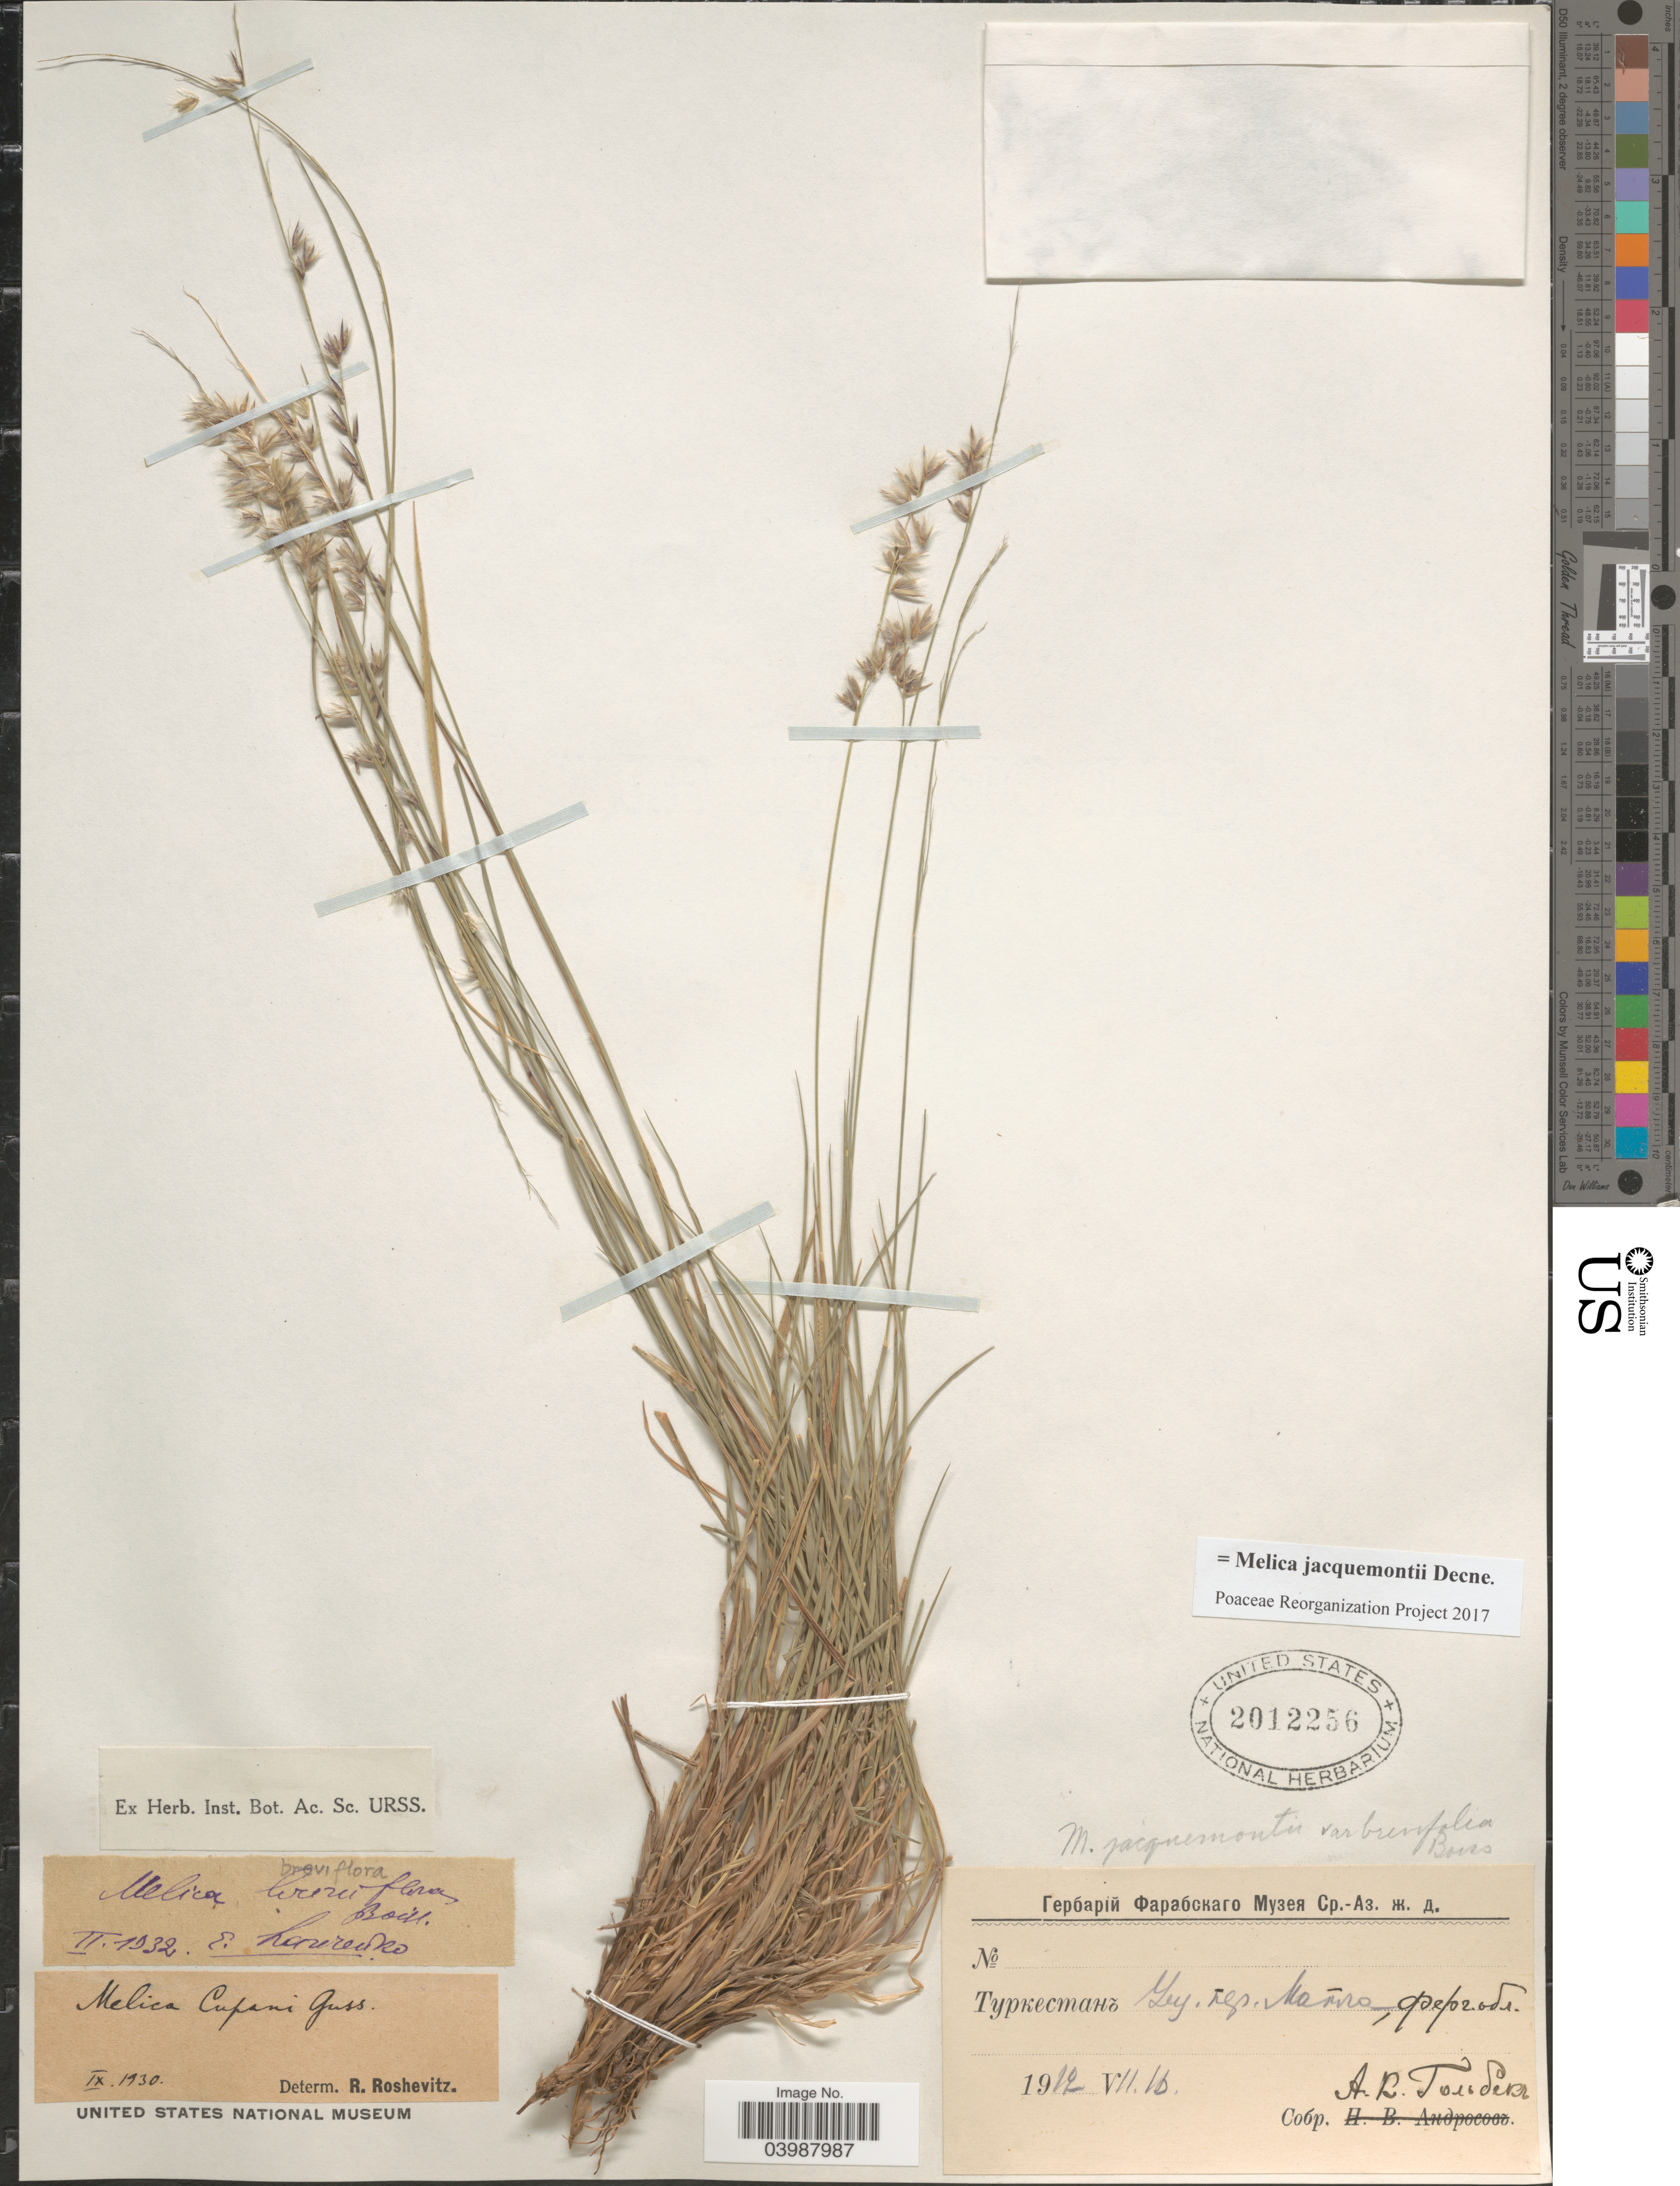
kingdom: Plantae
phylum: Tracheophyta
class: Liliopsida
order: Poales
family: Poaceae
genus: Melica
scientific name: Melica jacquemontii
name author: Decne.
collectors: A. Golbek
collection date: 1912-07-16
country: Uzbekistan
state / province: Farg'ona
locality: Matga Pass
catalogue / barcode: US 201256